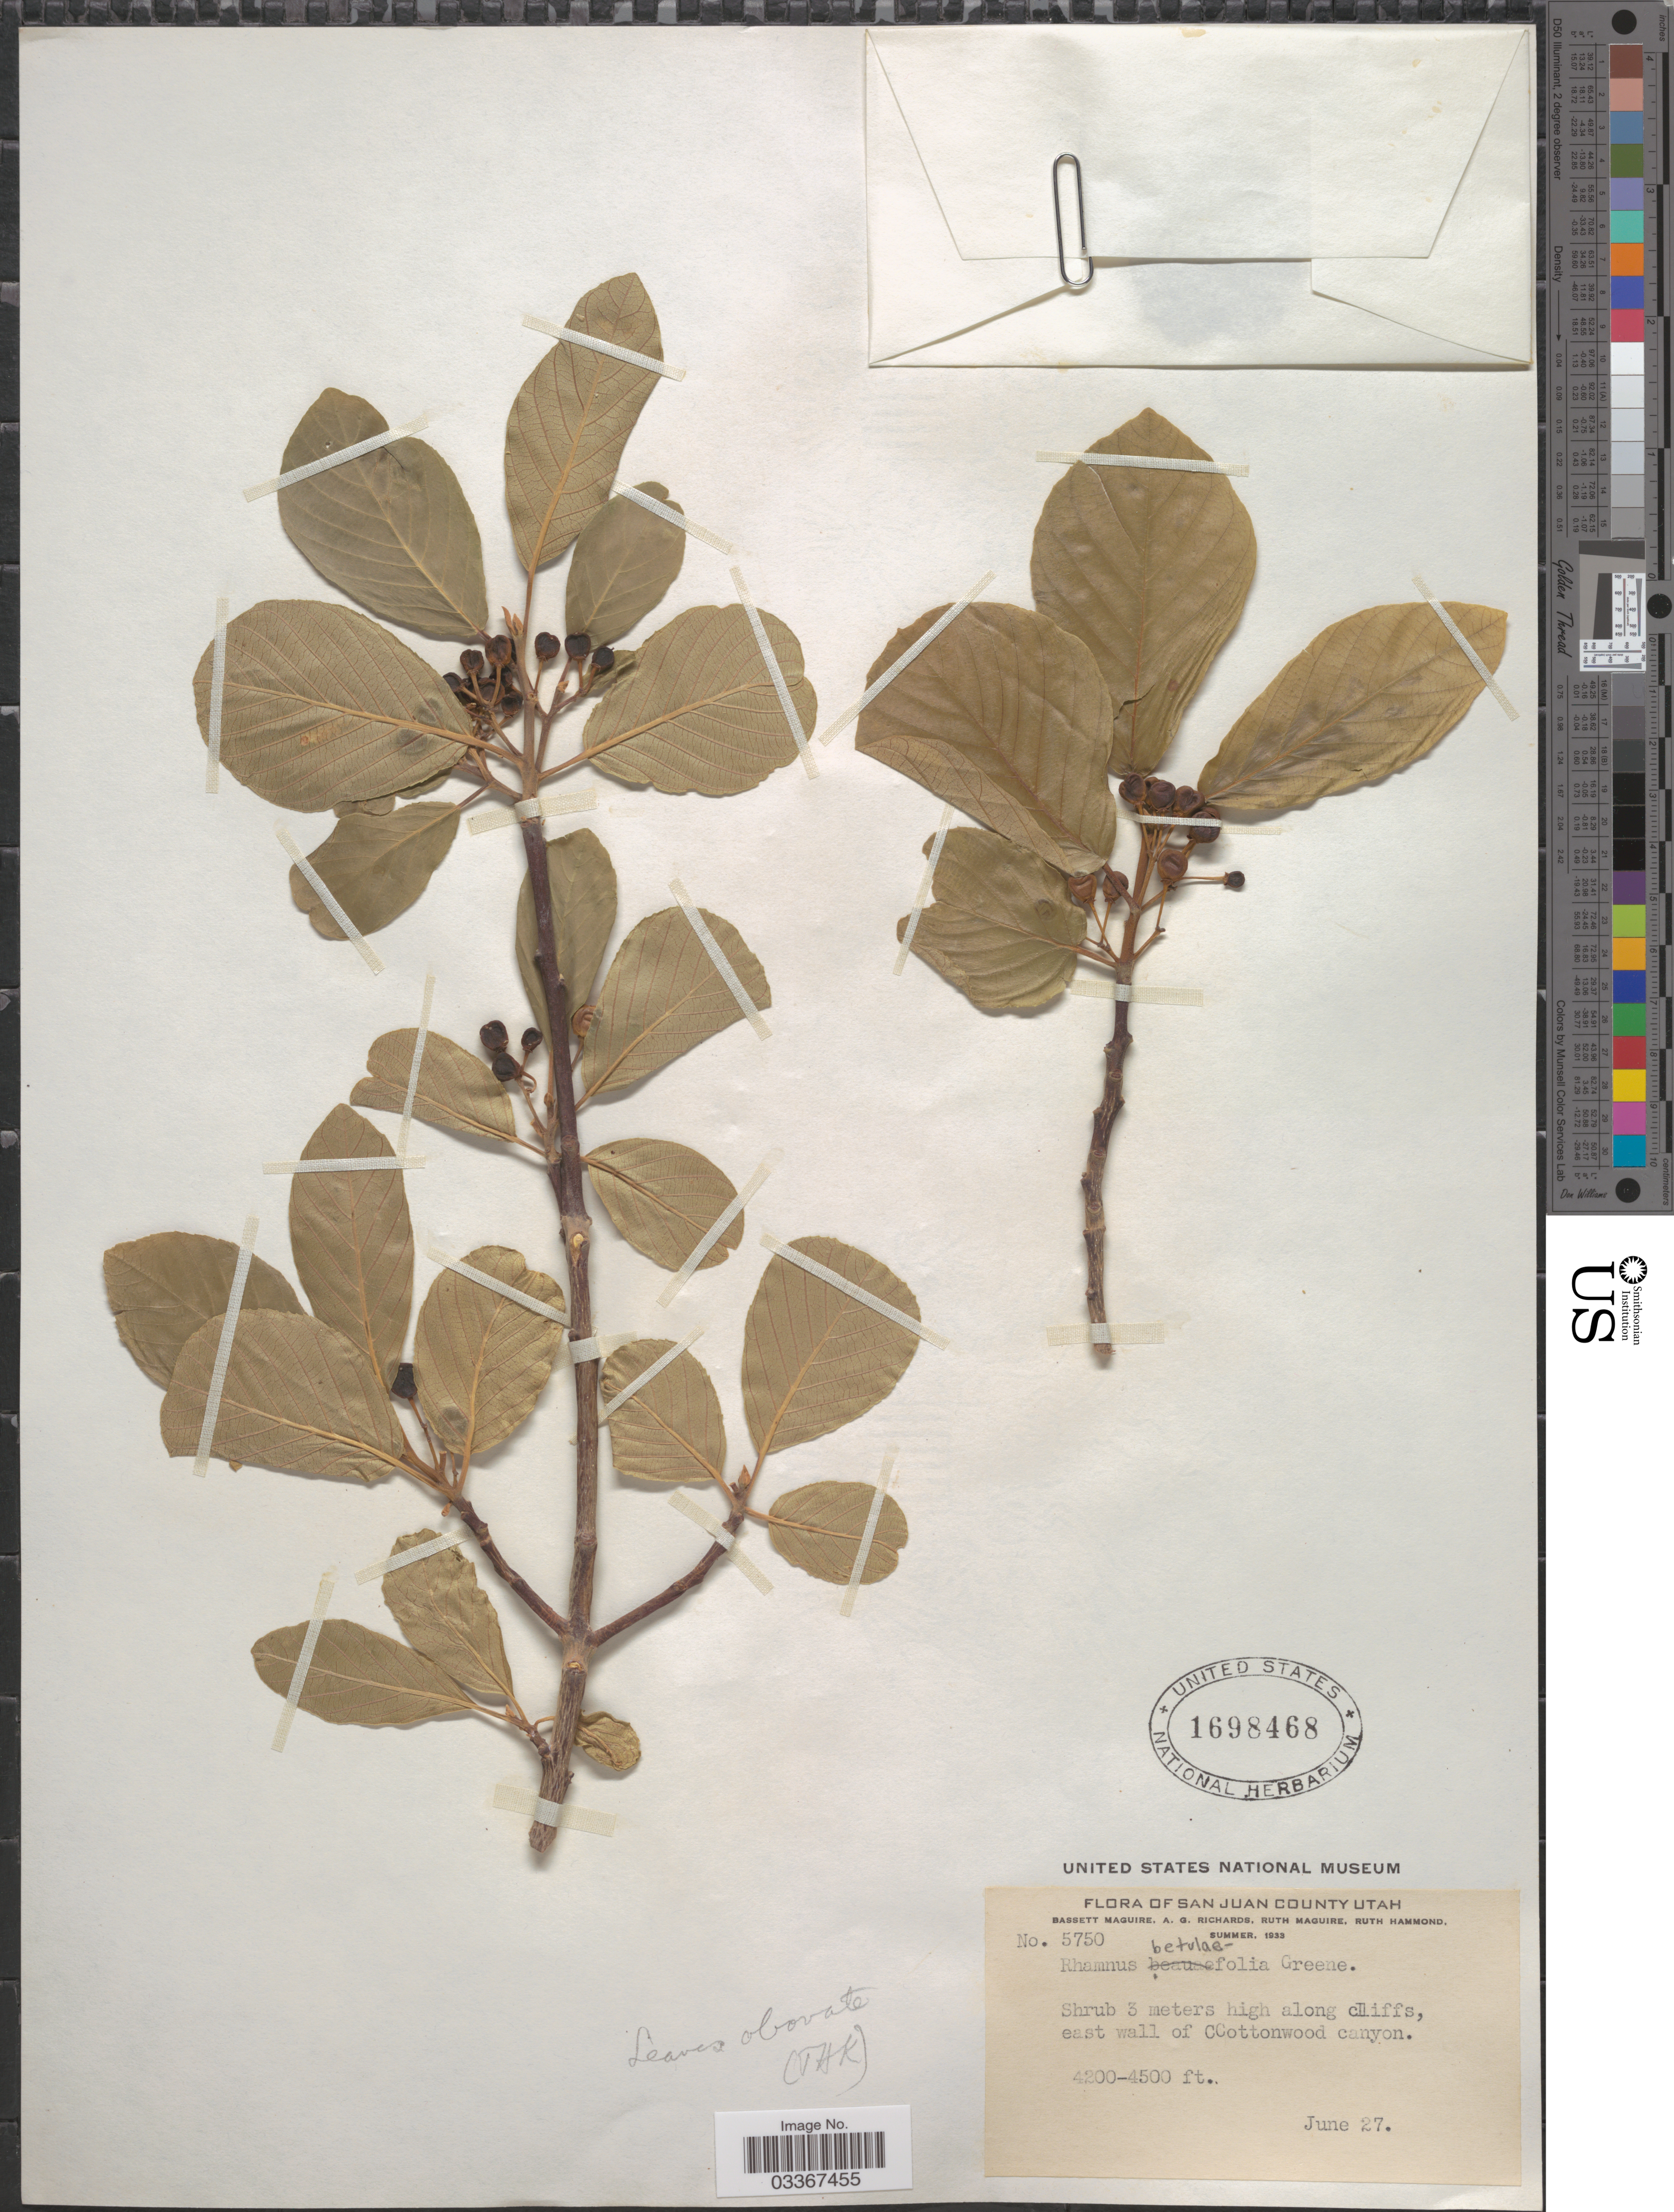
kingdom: Plantae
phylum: Tracheophyta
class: Magnoliopsida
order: Rosales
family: Rhamnaceae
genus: Frangula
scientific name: Frangula betulifolia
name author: (Greene) Grubov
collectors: B. Maguire, A. Richards, R. R. Maguire & R. Hammond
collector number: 5750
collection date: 1933-06-27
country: United States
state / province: Utah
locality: San Juan County. East wall of Ccottonwood canyon.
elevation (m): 1280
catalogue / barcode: US 1698468